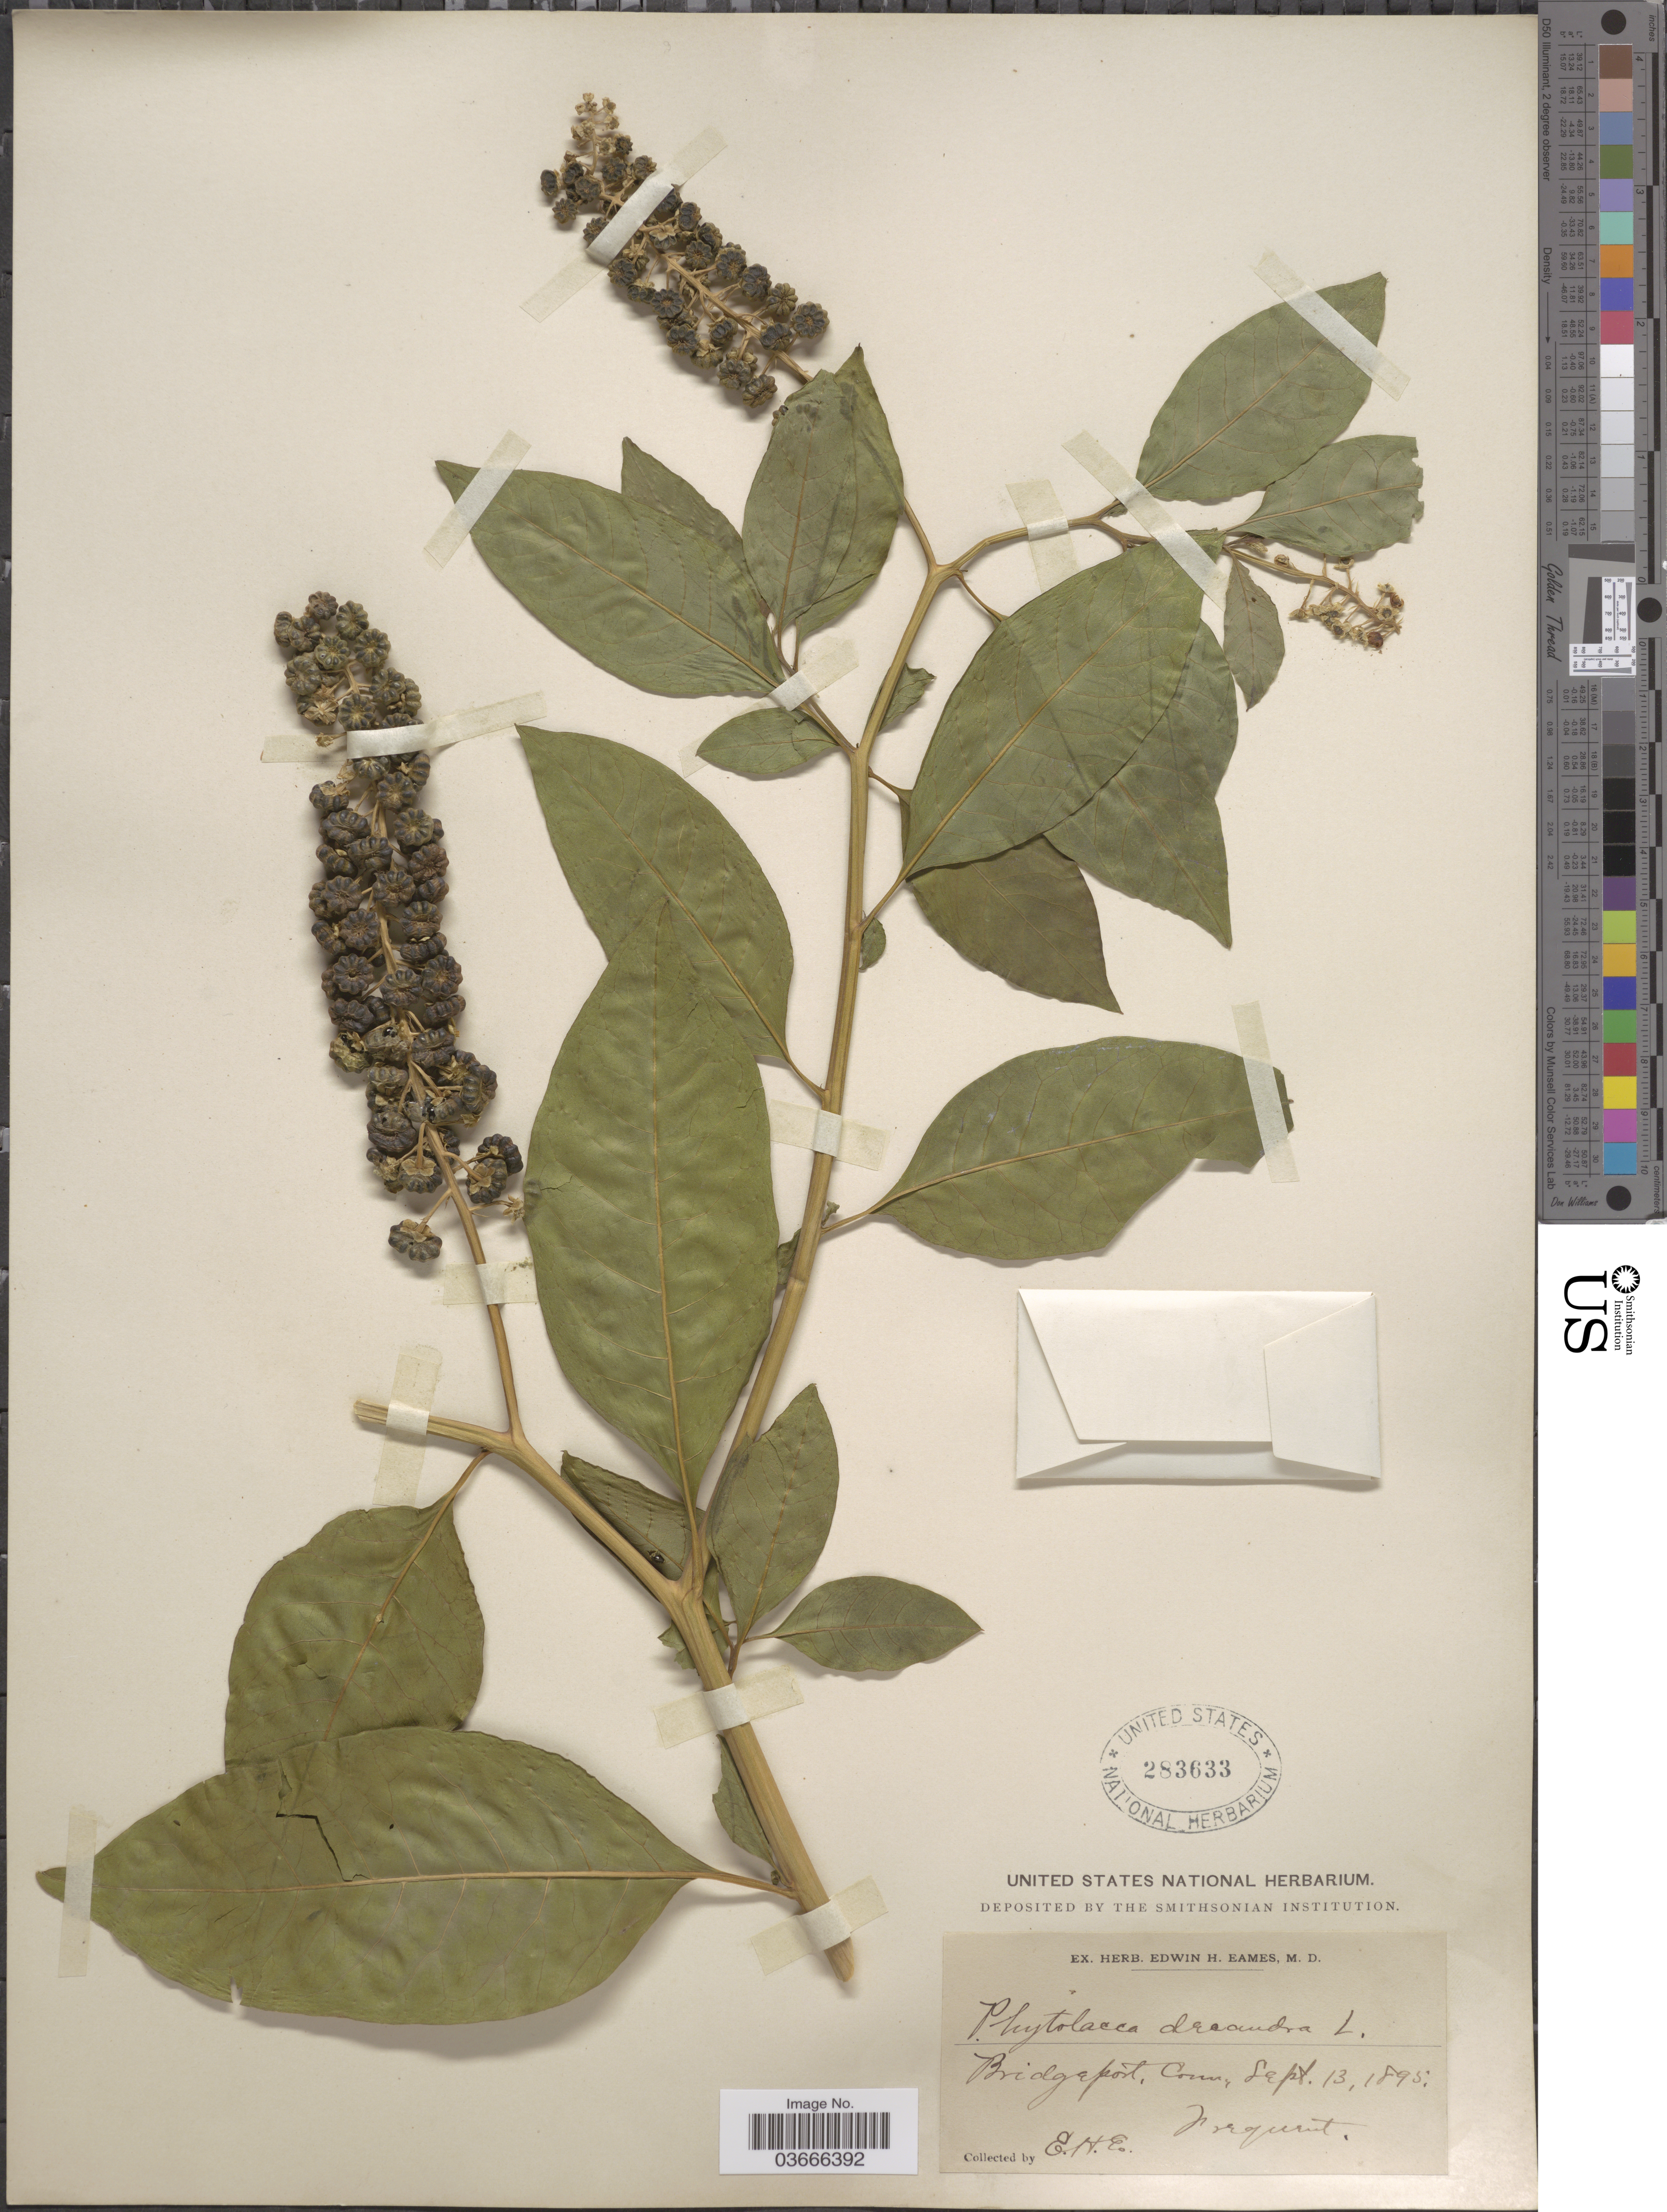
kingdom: Plantae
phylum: Tracheophyta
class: Magnoliopsida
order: Caryophyllales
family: Phytolaccaceae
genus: Phytolacca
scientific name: Phytolacca americana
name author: L.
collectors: E. H. Eames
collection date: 1895-09-13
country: United States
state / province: Connecticut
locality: Bridgeport.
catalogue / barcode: US 283633